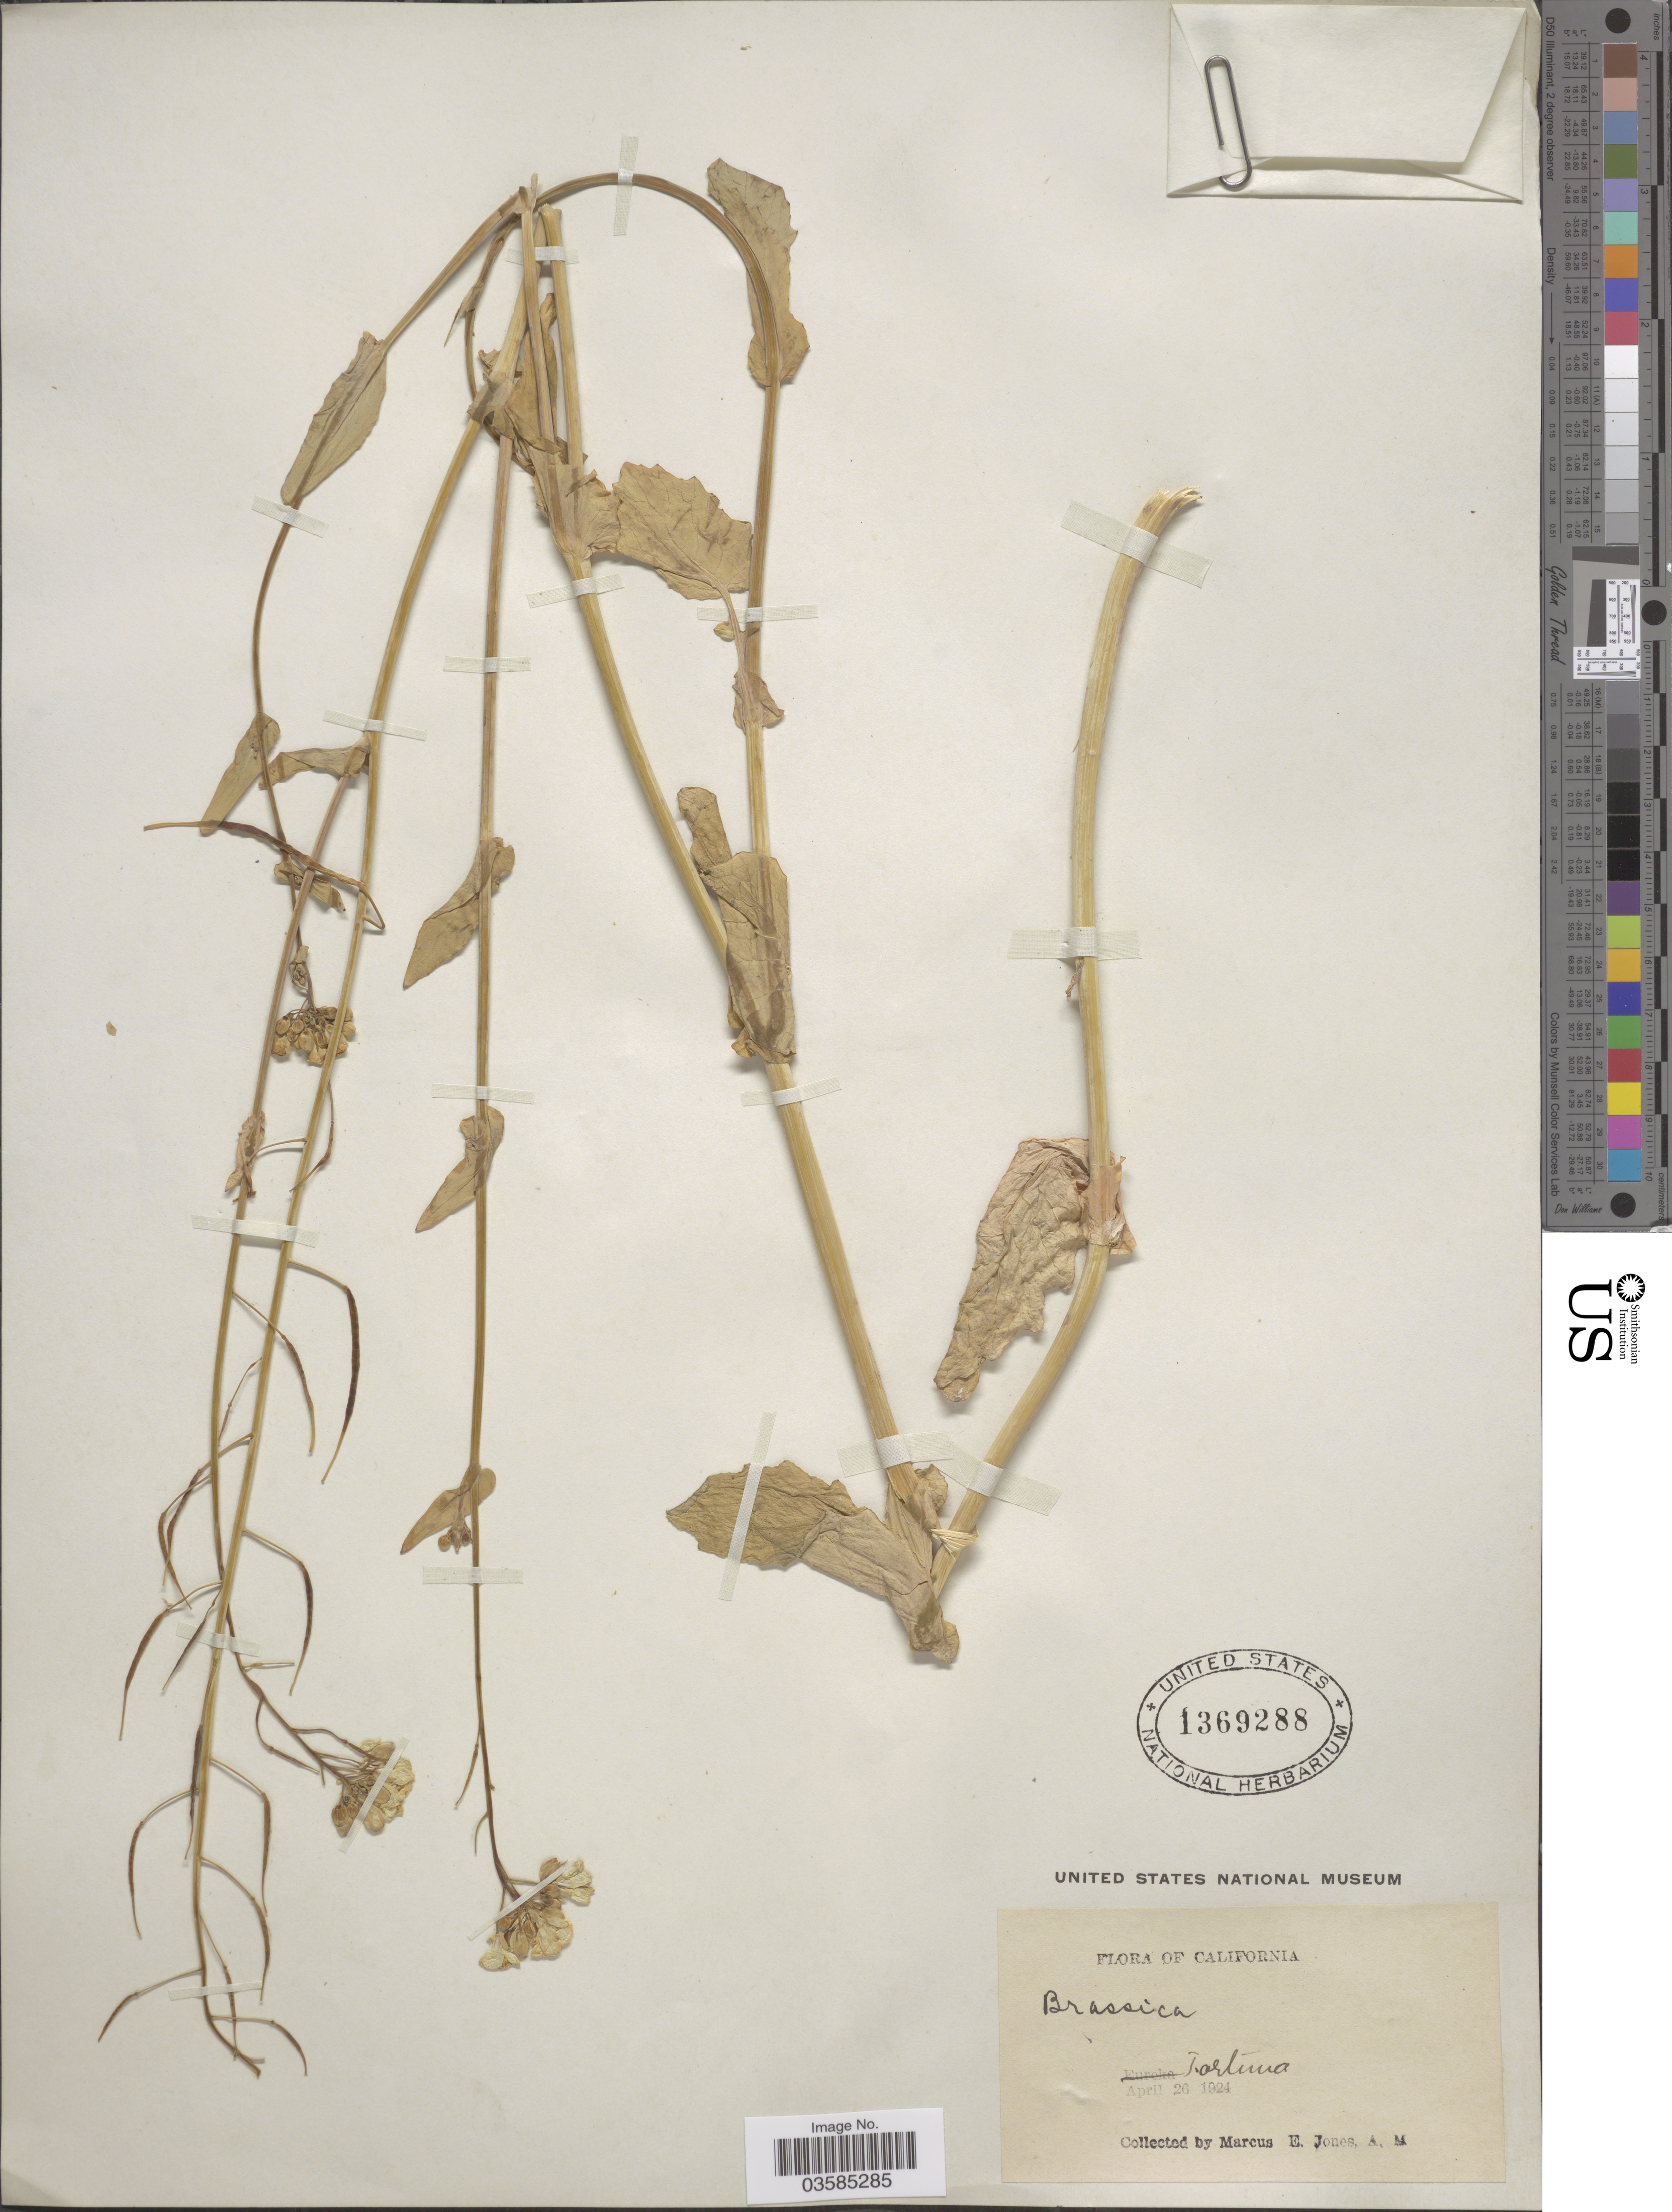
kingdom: Plantae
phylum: Tracheophyta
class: Magnoliopsida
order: Brassicales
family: Brassicaceae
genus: Brassica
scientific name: Brassica sp.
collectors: M. E. Jones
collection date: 1924-04-26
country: United States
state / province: California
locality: Fortuna.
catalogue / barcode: US 1369288